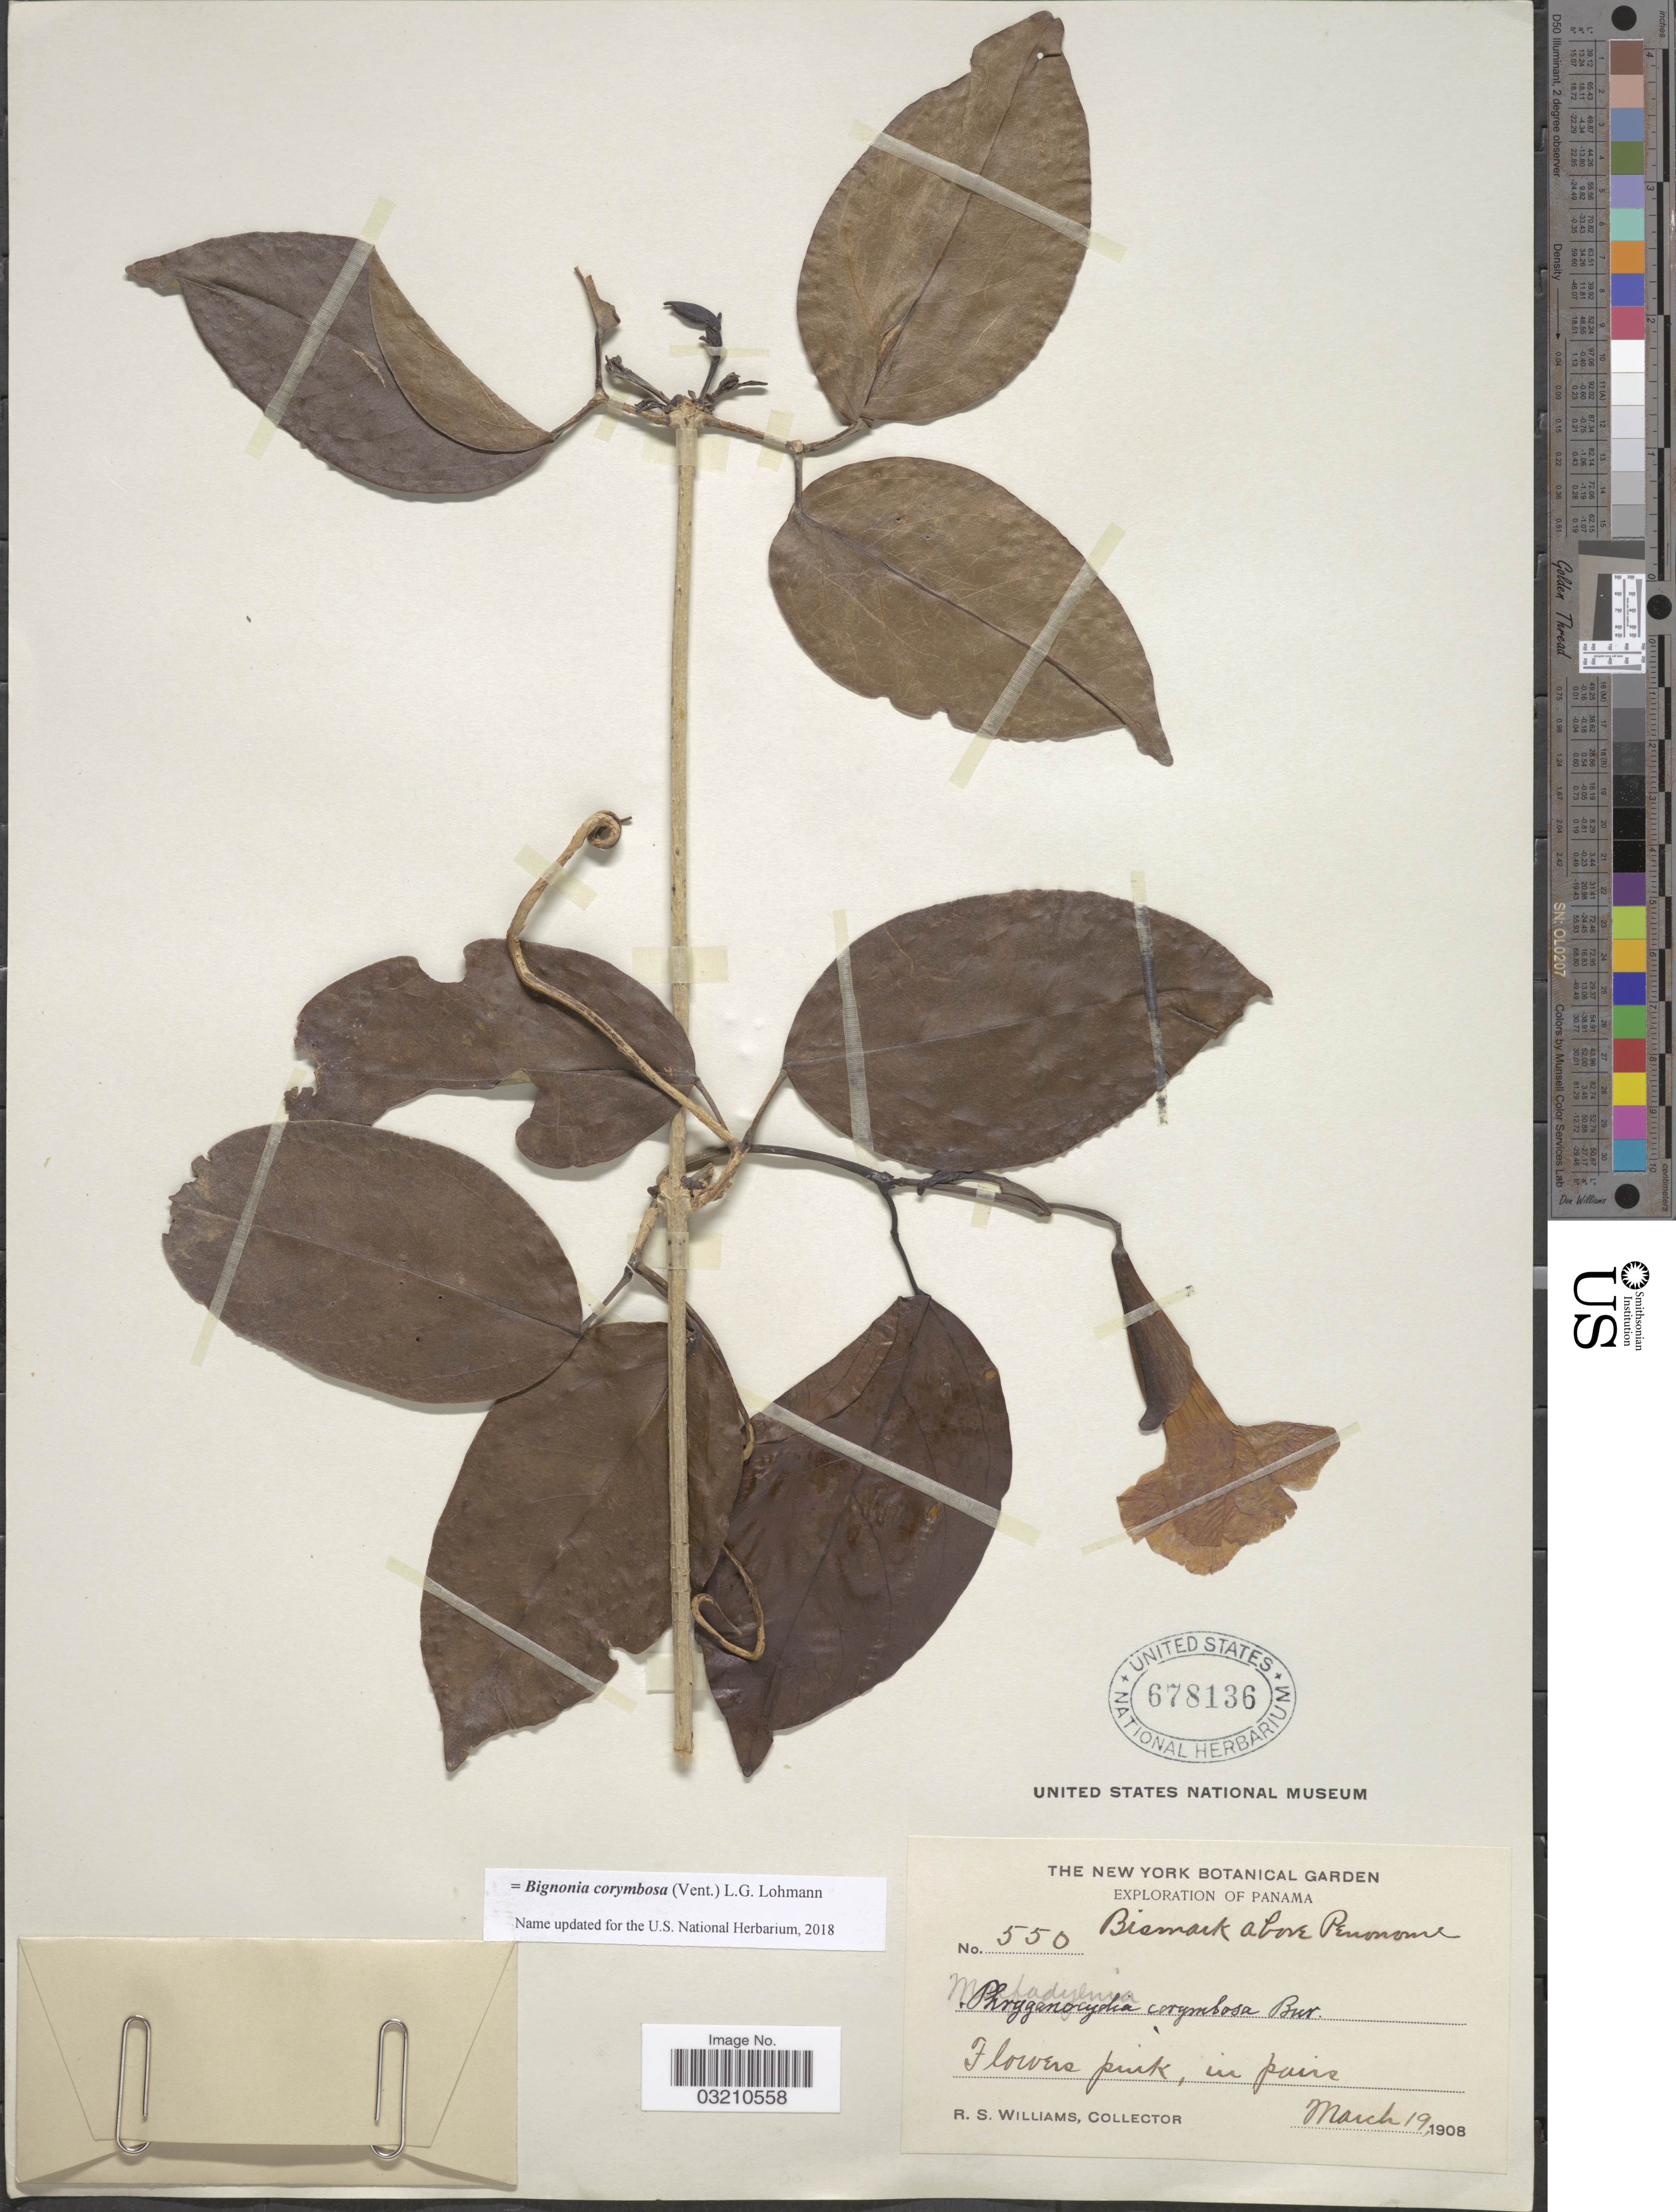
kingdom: Plantae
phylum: Tracheophyta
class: Magnoliopsida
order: Lamiales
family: Bignoniaceae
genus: Bignonia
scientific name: Bignonia corymbosa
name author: (Vent.) L.G. Lohmann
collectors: R. S. Williams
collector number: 550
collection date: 1908-03-19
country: Panama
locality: Bismark above Penonome.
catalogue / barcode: US 678136